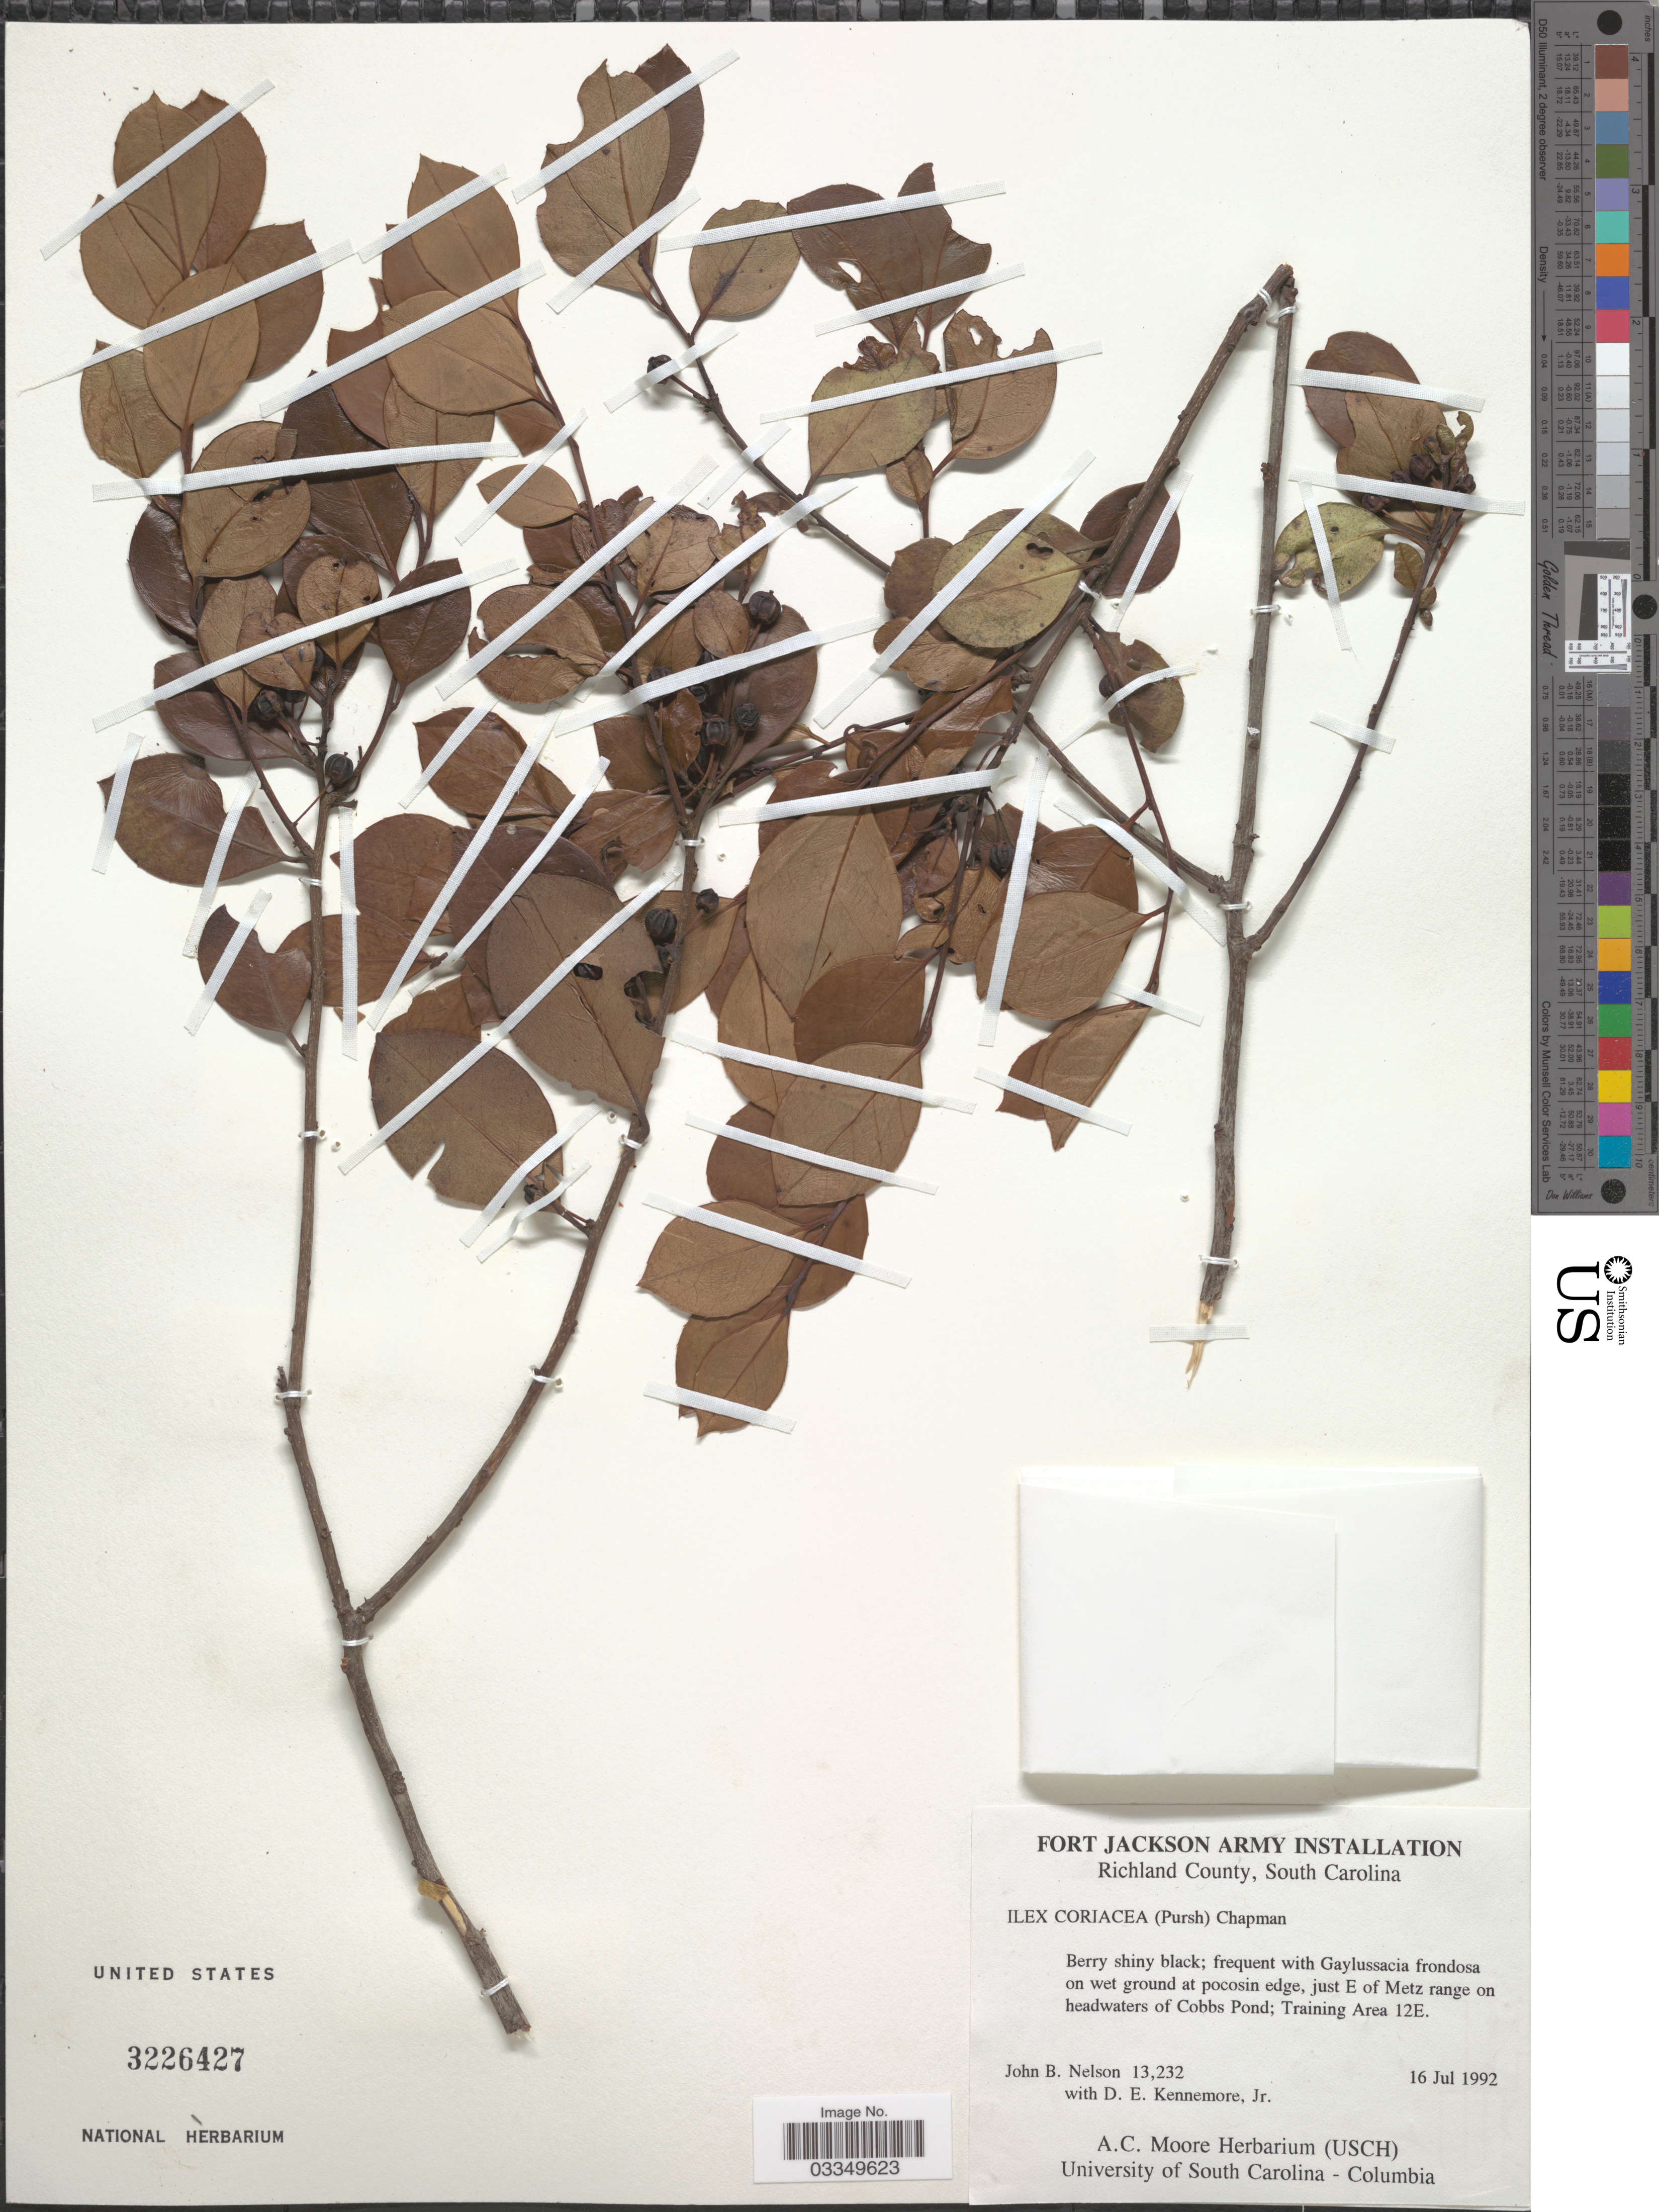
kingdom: Plantae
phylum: Tracheophyta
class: Magnoliopsida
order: Aquifoliales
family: Aquifoliaceae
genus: Ilex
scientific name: Ilex coriacea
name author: (Pursh) Chapm.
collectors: J. B. Nelson & D. Kennemore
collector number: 13232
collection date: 1992-07-16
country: United States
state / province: South Carolina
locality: Richland County. Just E of Metz range on headwaters of Cobbs Pond; Training Area 12E.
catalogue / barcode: US 3226427